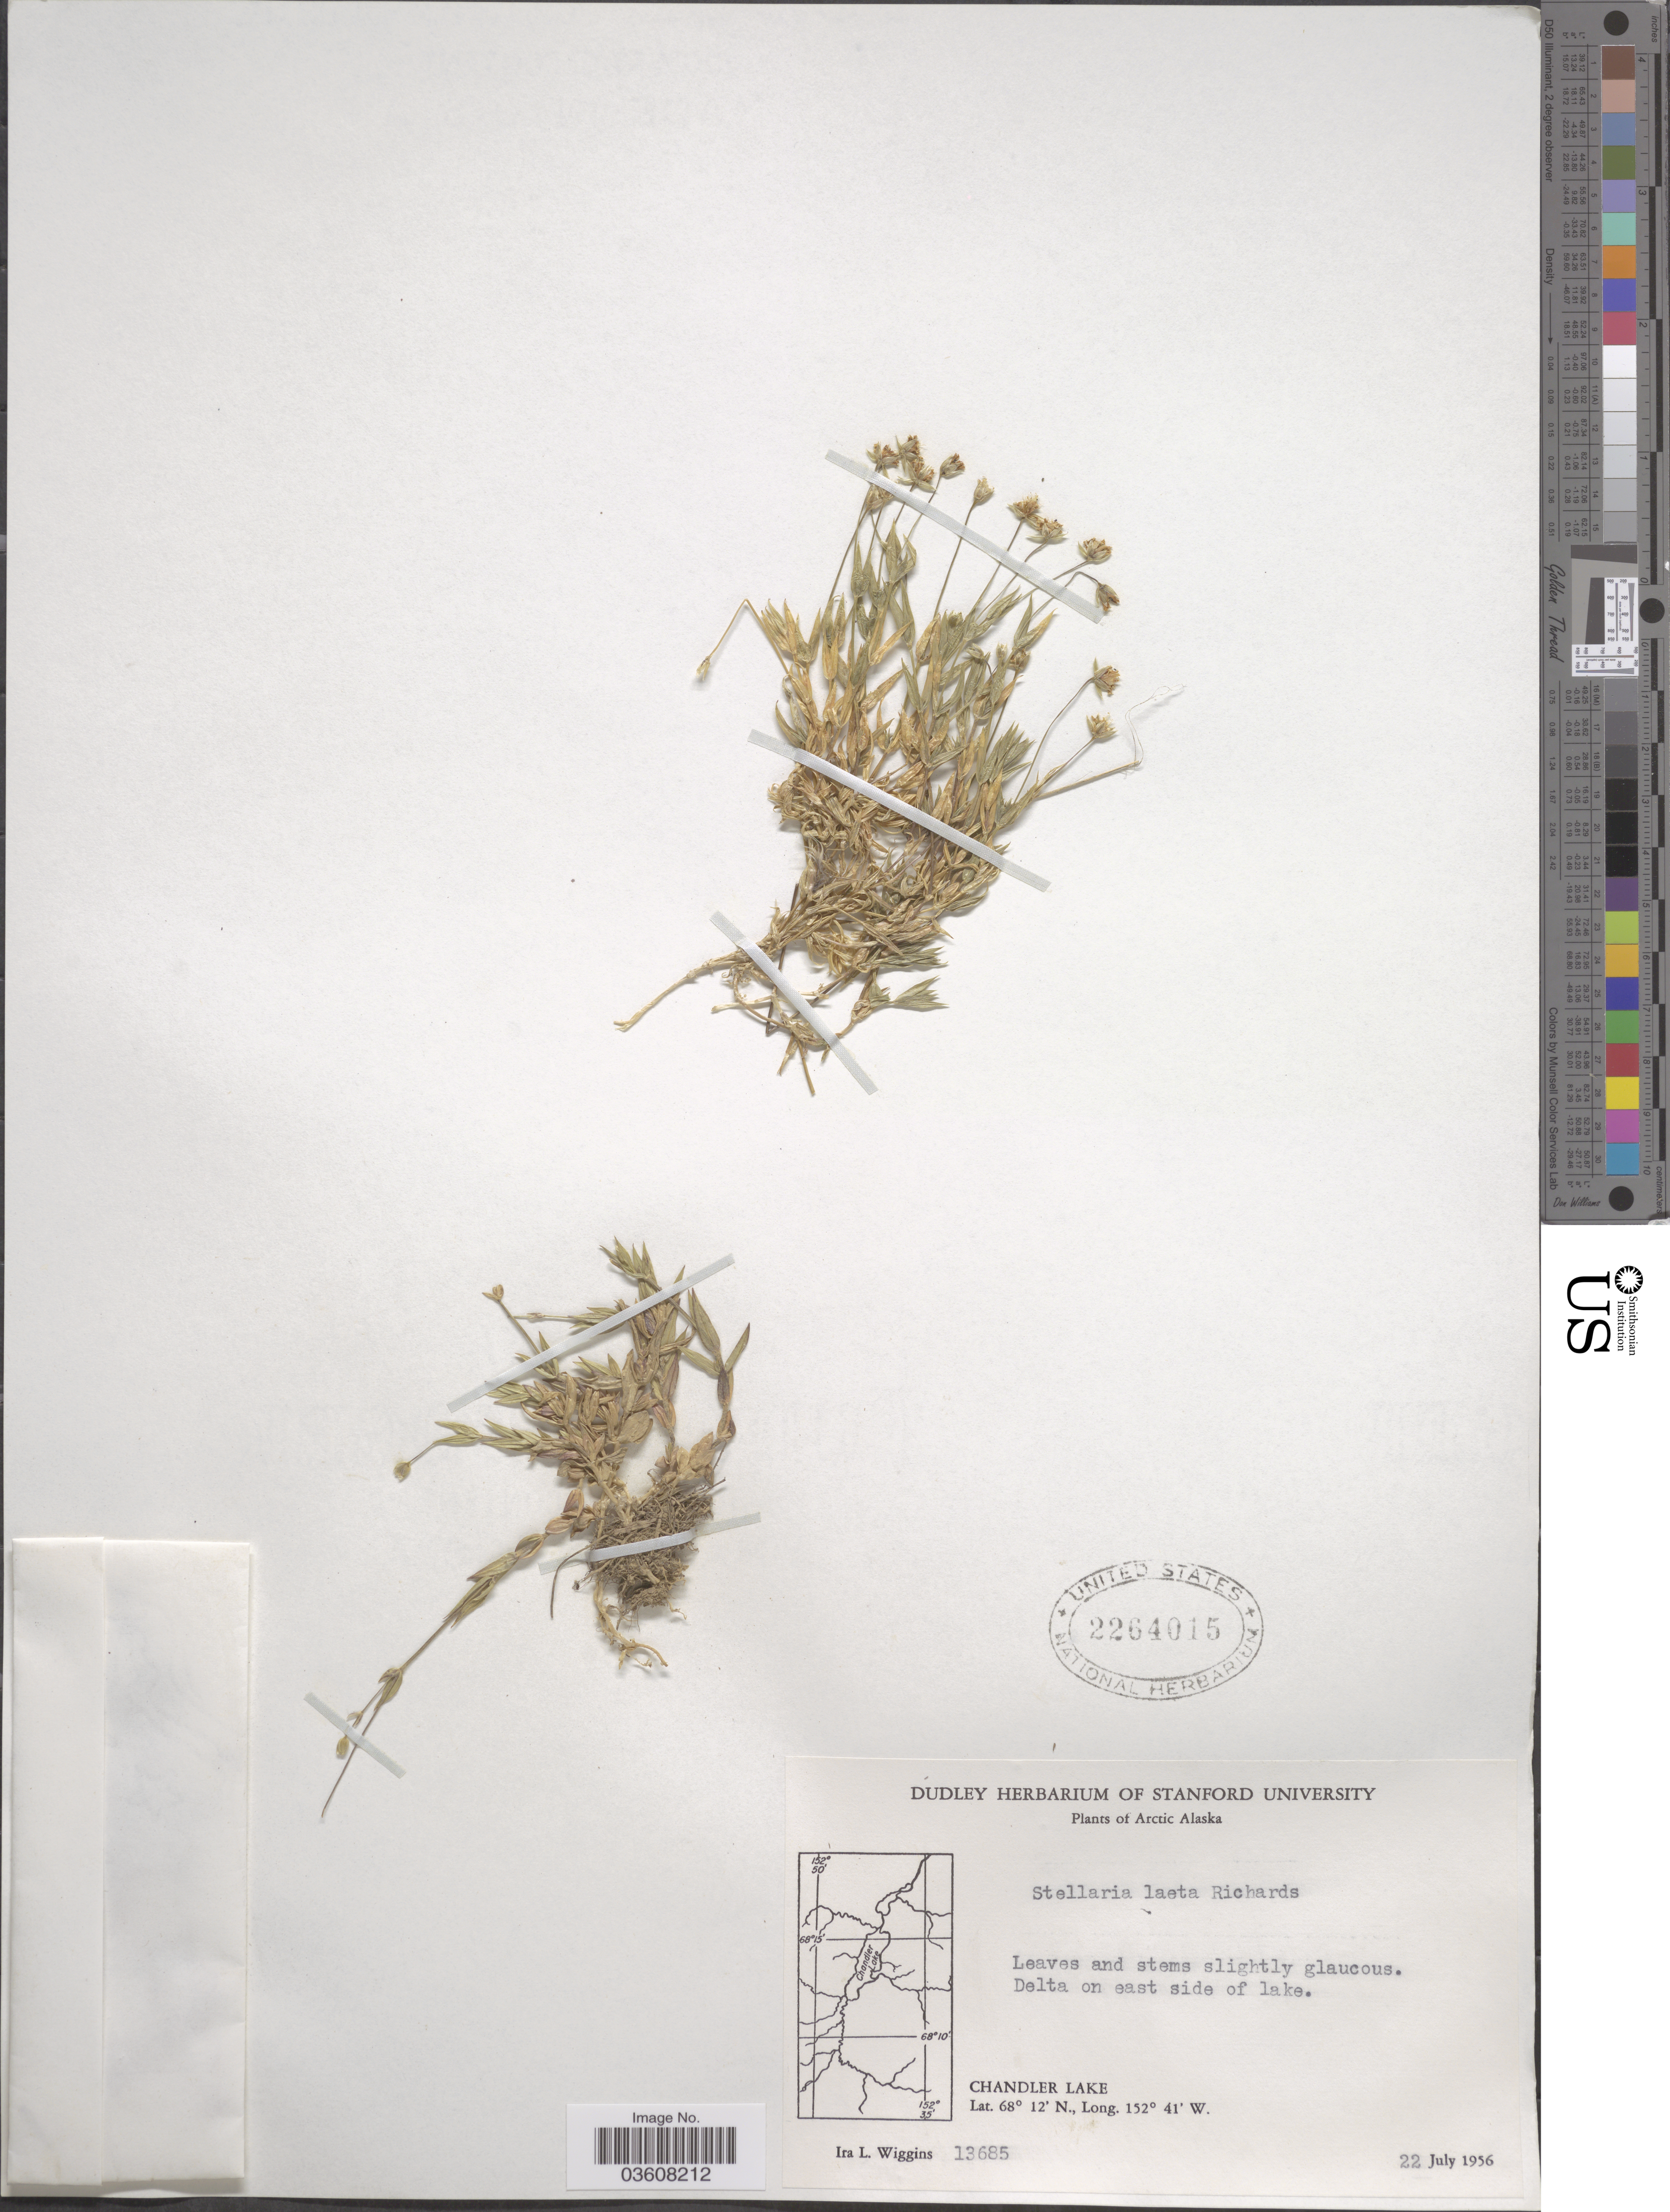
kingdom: Plantae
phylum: Tracheophyta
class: Magnoliopsida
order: Caryophyllales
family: Caryophyllaceae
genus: Stellaria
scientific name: Stellaria laeta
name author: Richards.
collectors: I. L. Wiggins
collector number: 13685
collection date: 1956-07-22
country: United States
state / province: Alaska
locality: Arctic Alaska. Delta on east side of lake. Chandler Lake.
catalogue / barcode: US 2264015